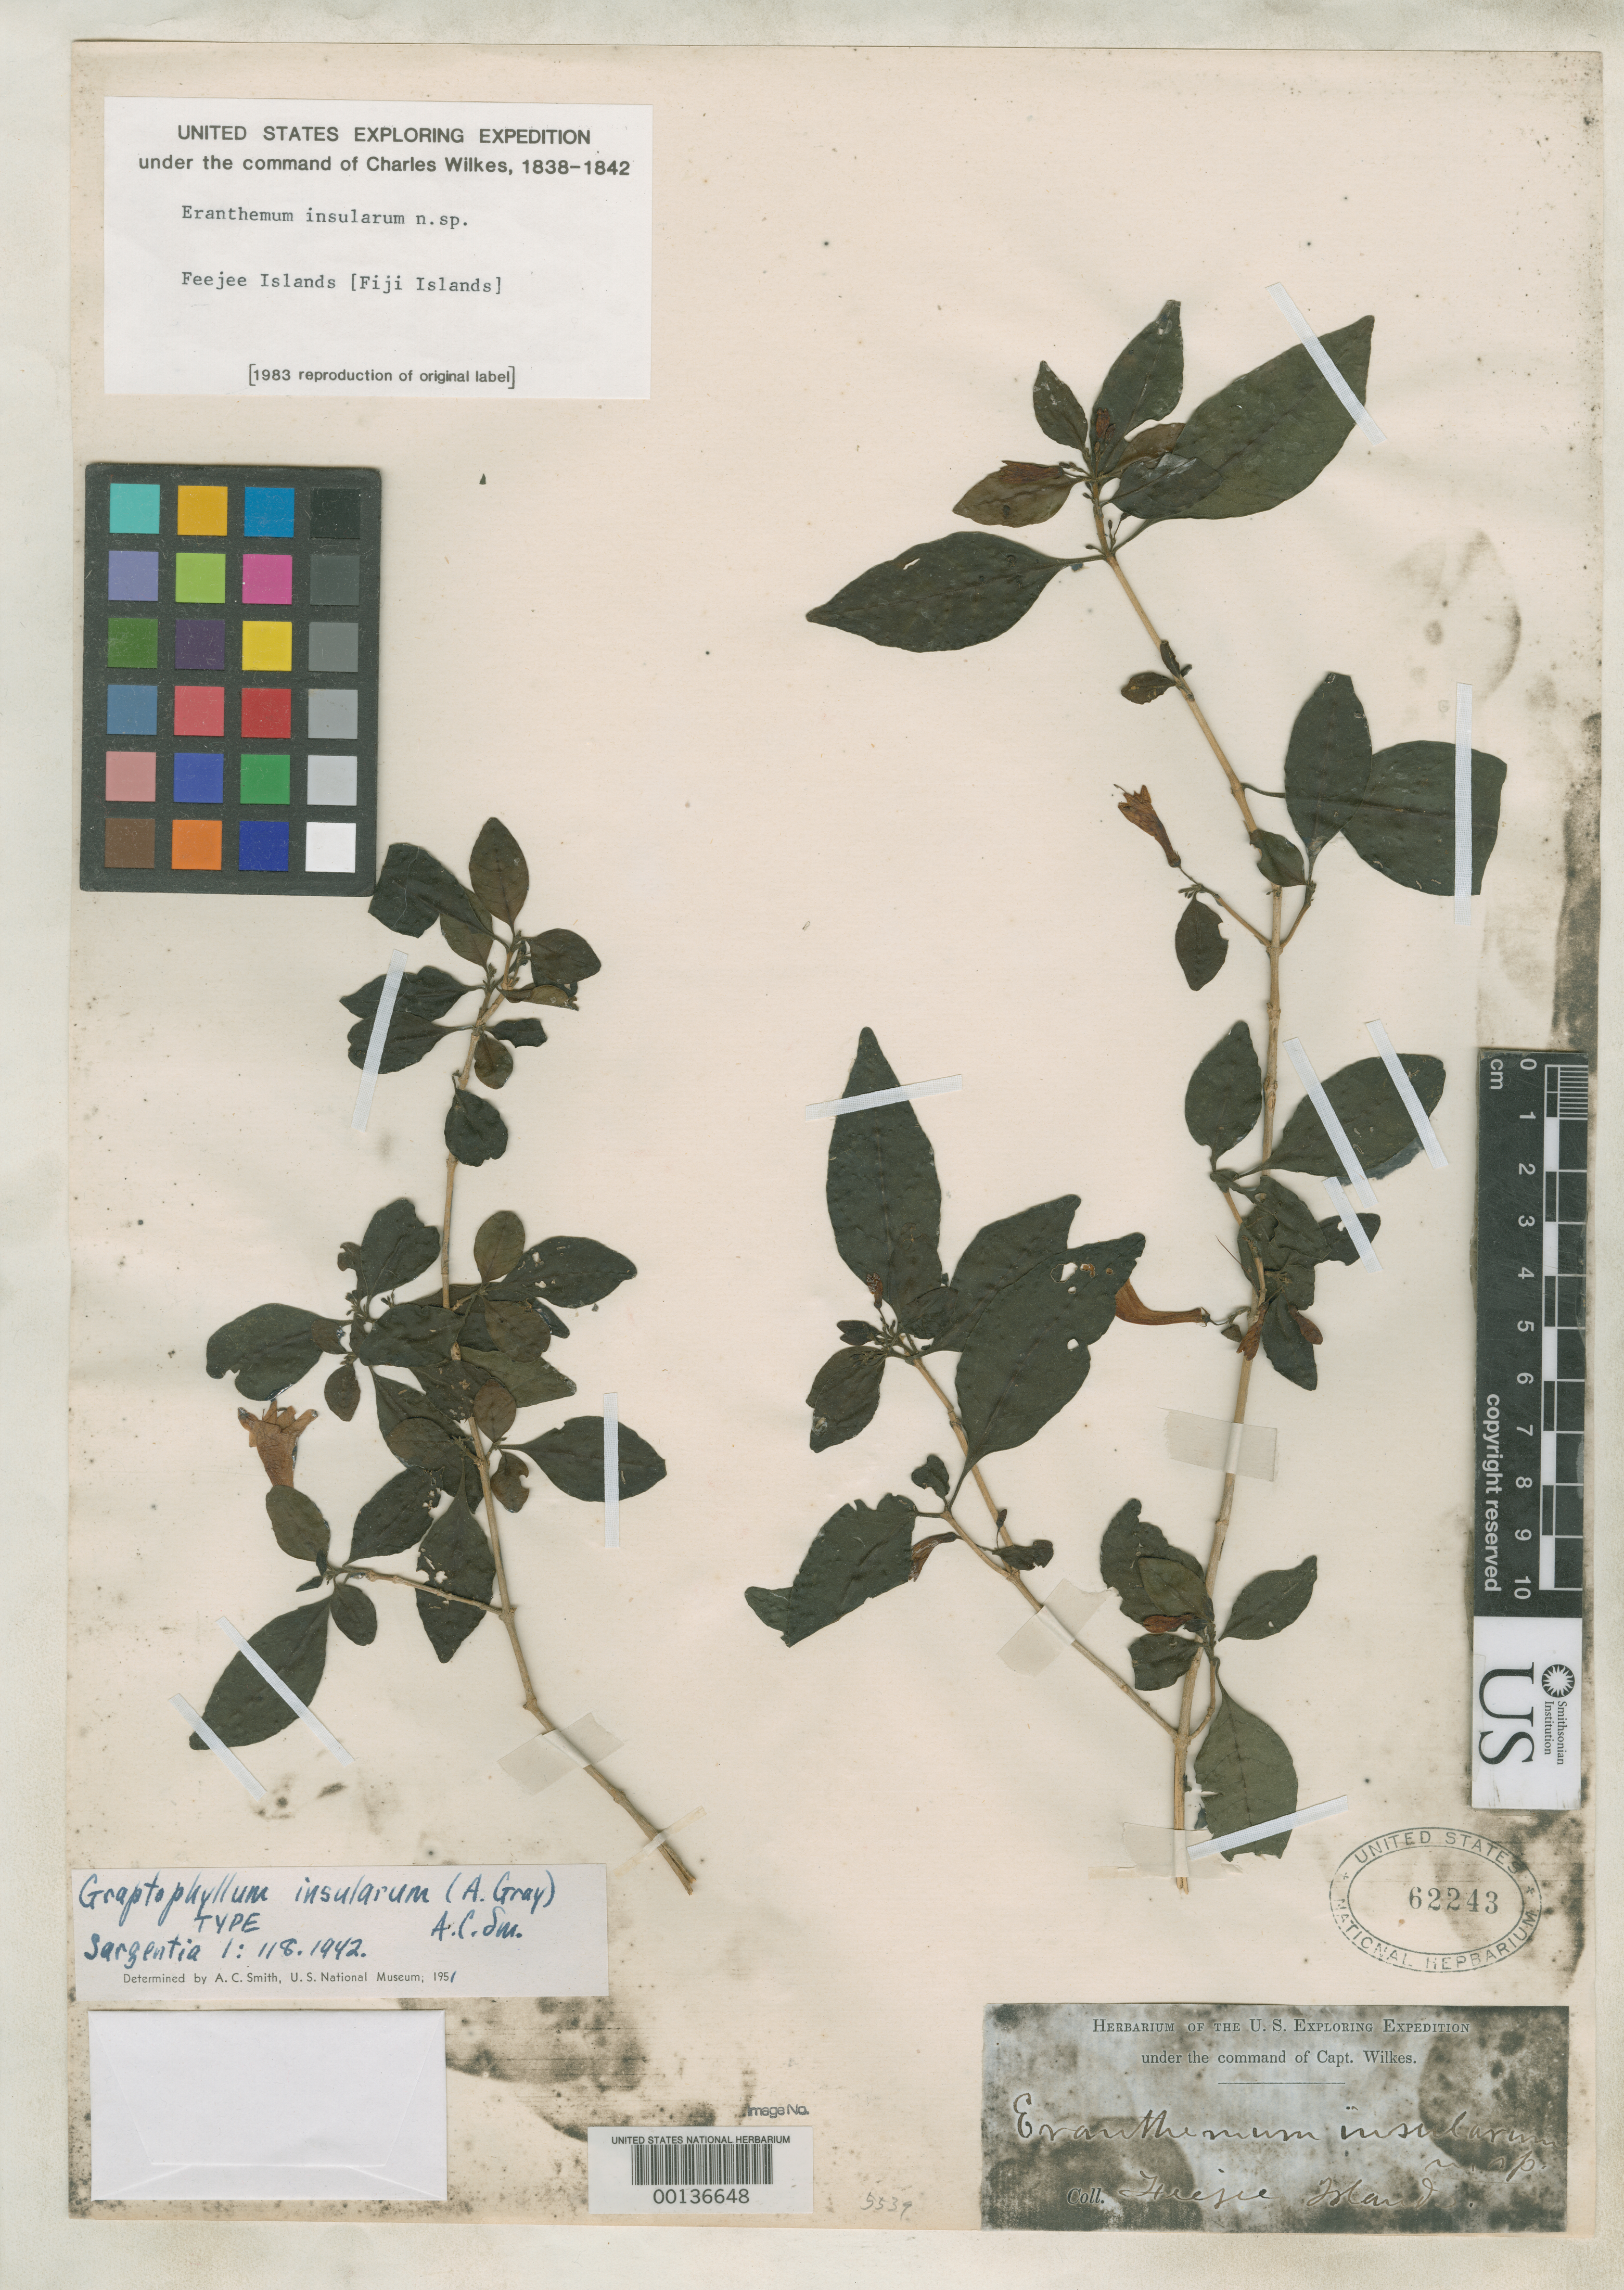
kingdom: Plantae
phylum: Tracheophyta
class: Magnoliopsida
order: Lamiales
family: Acanthaceae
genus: Eranthemum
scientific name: Eranthemum insularum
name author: A. Gray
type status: Holotype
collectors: Wilkes Explor. Exped.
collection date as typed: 1838 to -- --- 1842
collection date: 1838/1842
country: Fiji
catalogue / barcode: US 62243